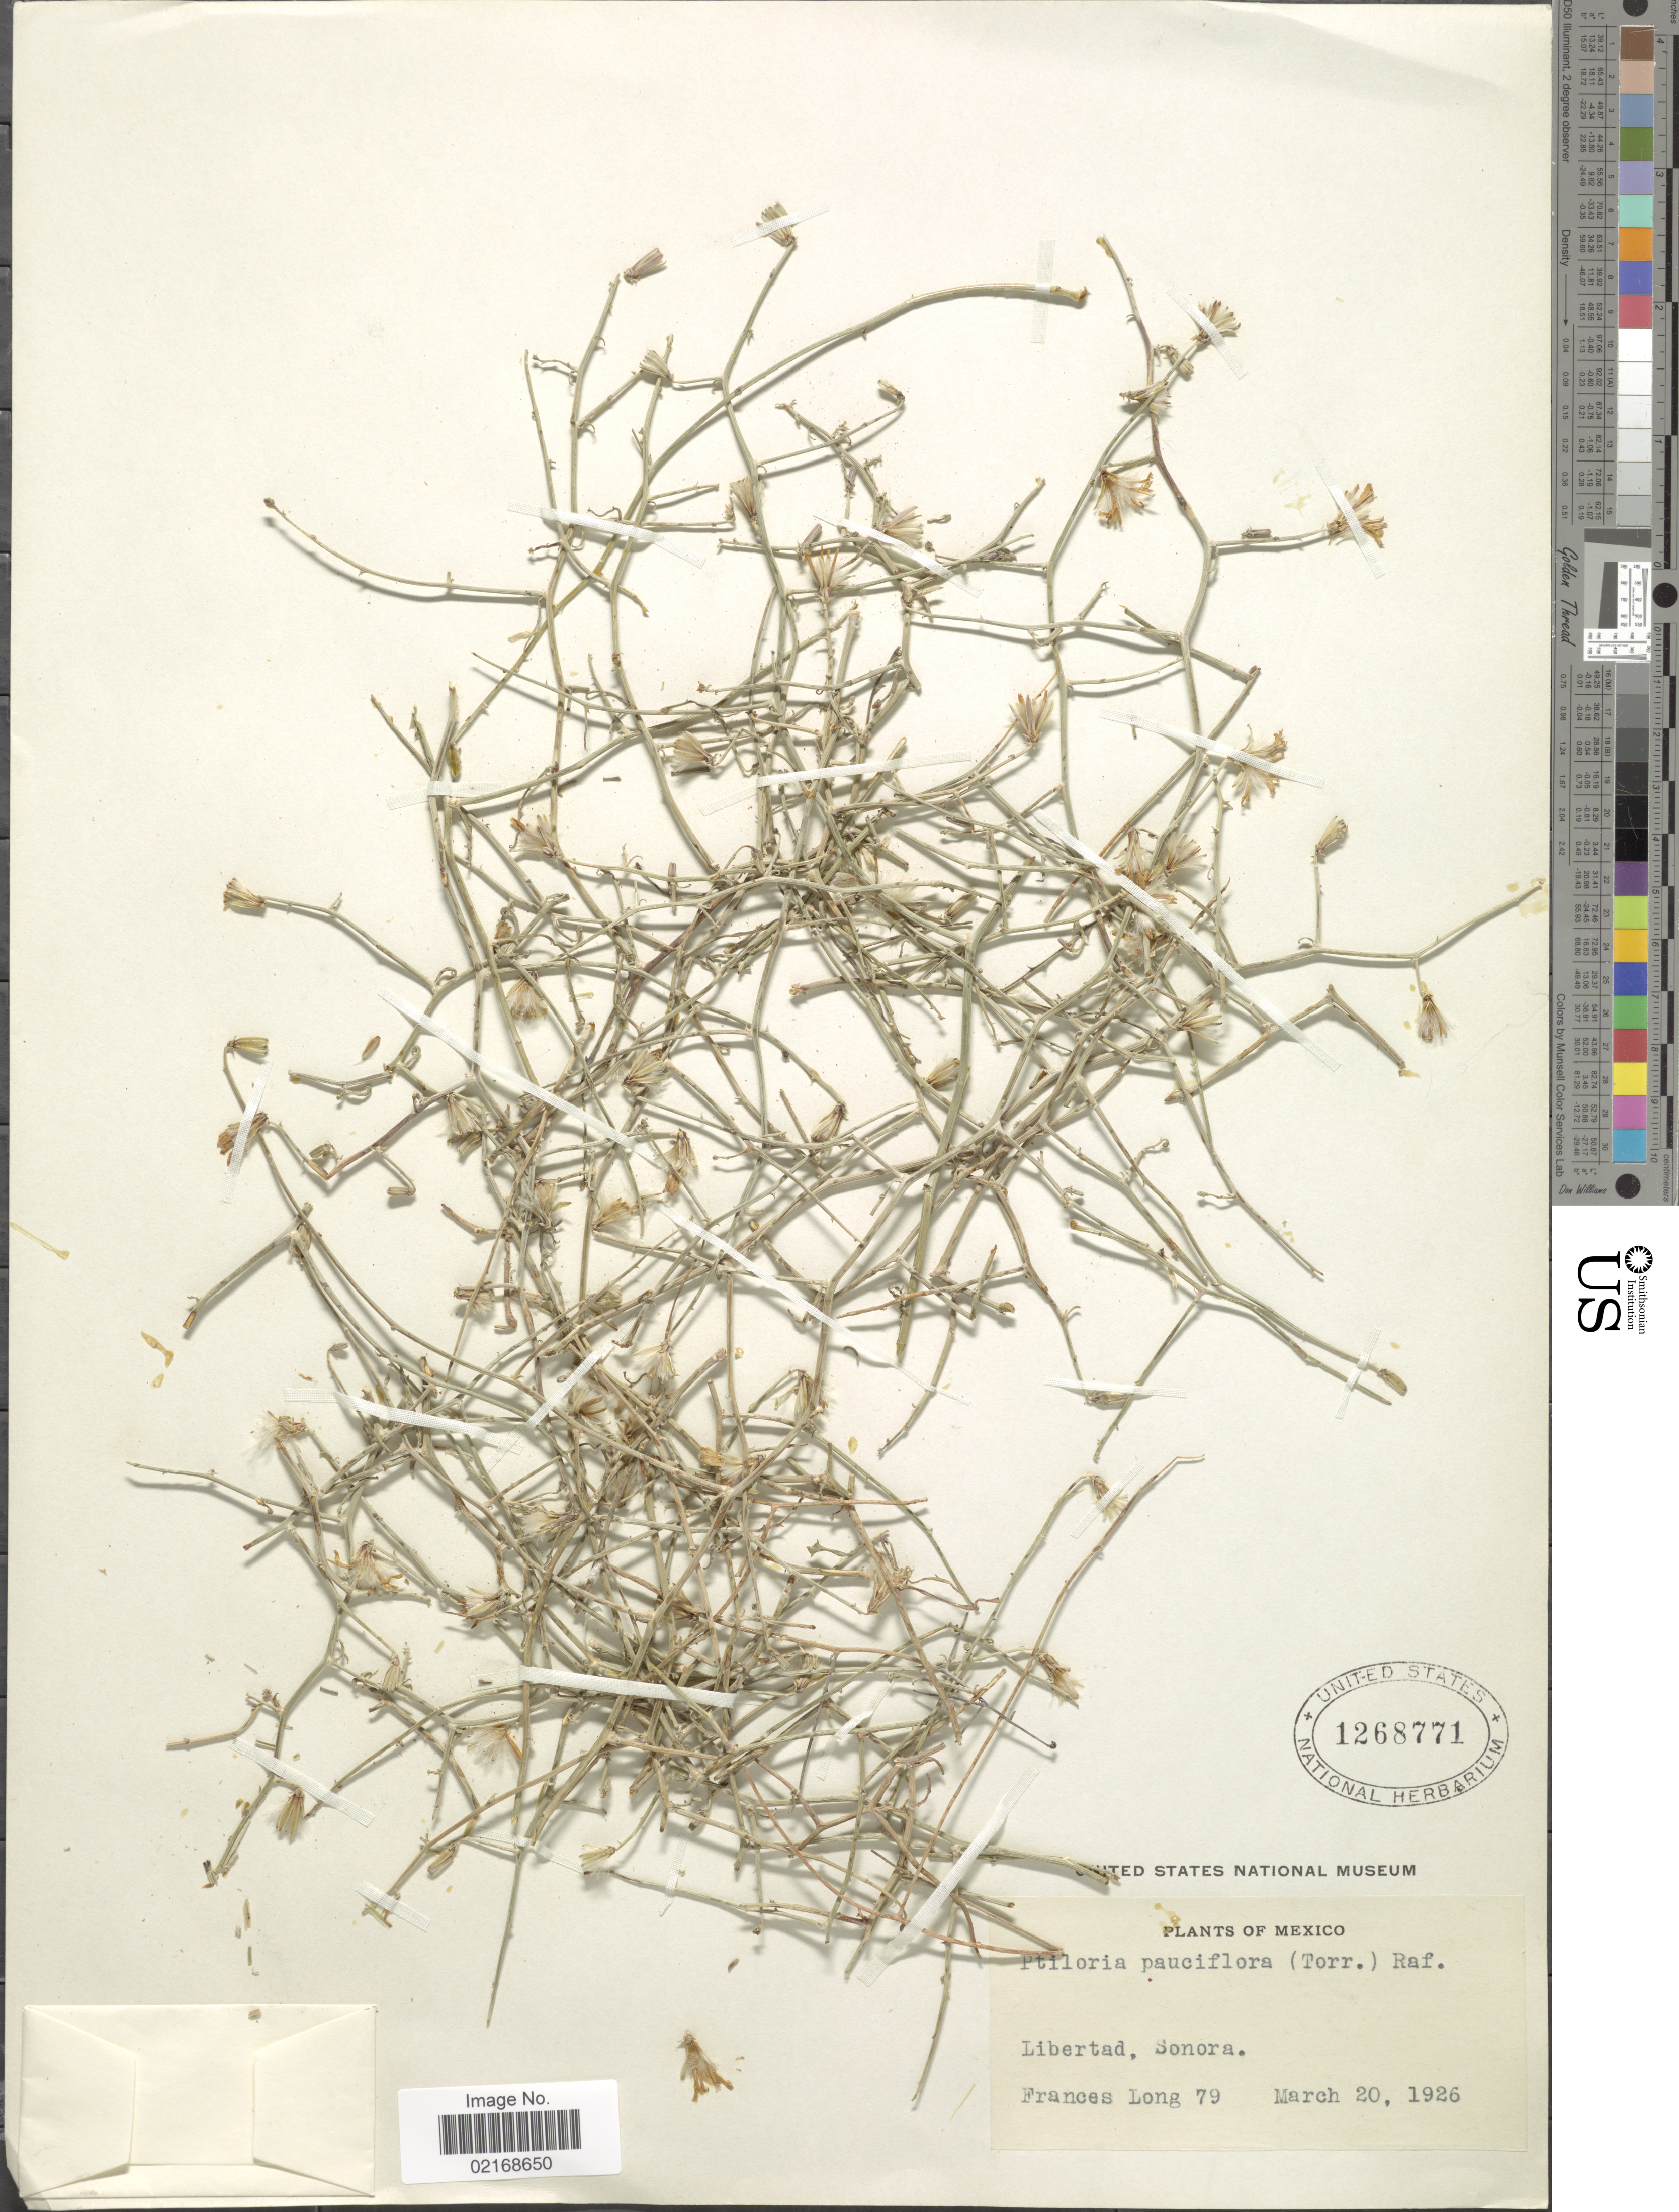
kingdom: Plantae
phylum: Tracheophyta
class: Magnoliopsida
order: Asterales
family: Asteraceae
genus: Stephanomeria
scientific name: Stephanomeria pauciflora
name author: (Torr.) A. Nelson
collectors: F. Long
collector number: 79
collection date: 1926-03-20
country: Mexico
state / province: Sonora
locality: Libertad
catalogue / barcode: US 1268771